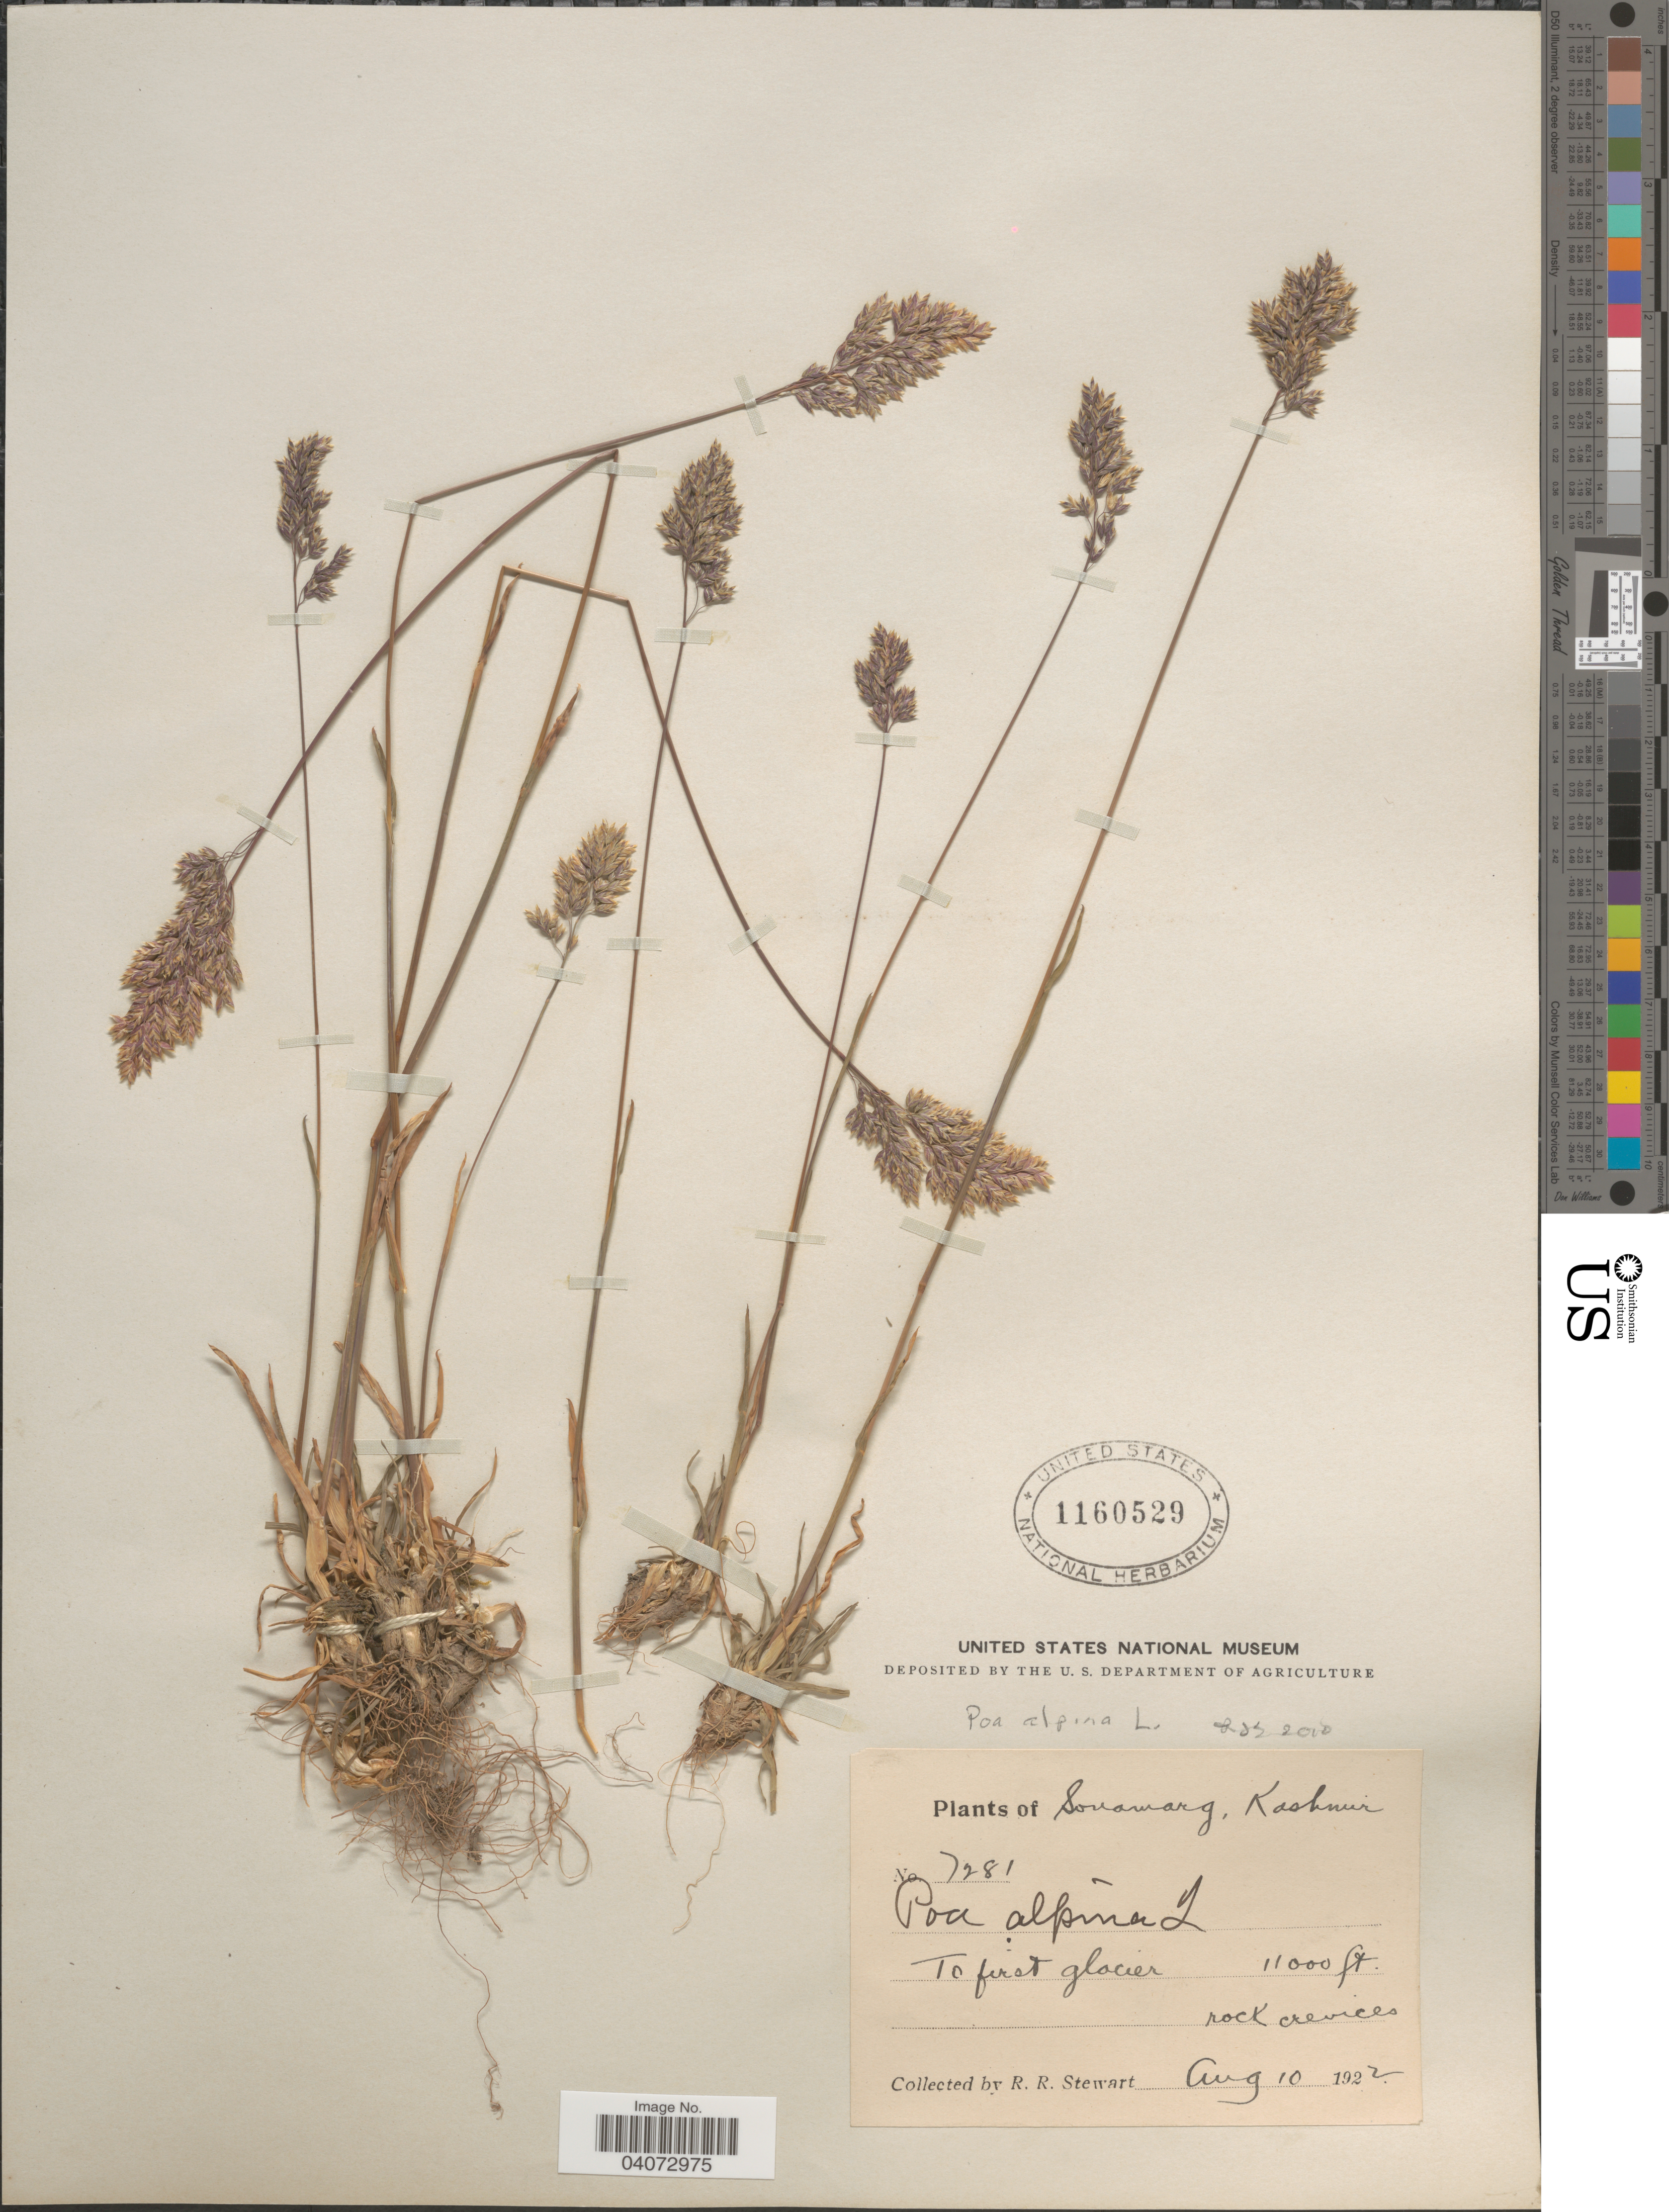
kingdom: Plantae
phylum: Tracheophyta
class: Liliopsida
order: Poales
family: Poaceae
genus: Poa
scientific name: Poa alpina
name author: L.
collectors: R. Stewart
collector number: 7281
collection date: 1922-08-10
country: India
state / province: Jammu and Kashmir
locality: Sonamarg, Kashmir. To first glacier. Rock crevices.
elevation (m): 3353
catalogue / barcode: US 1160529